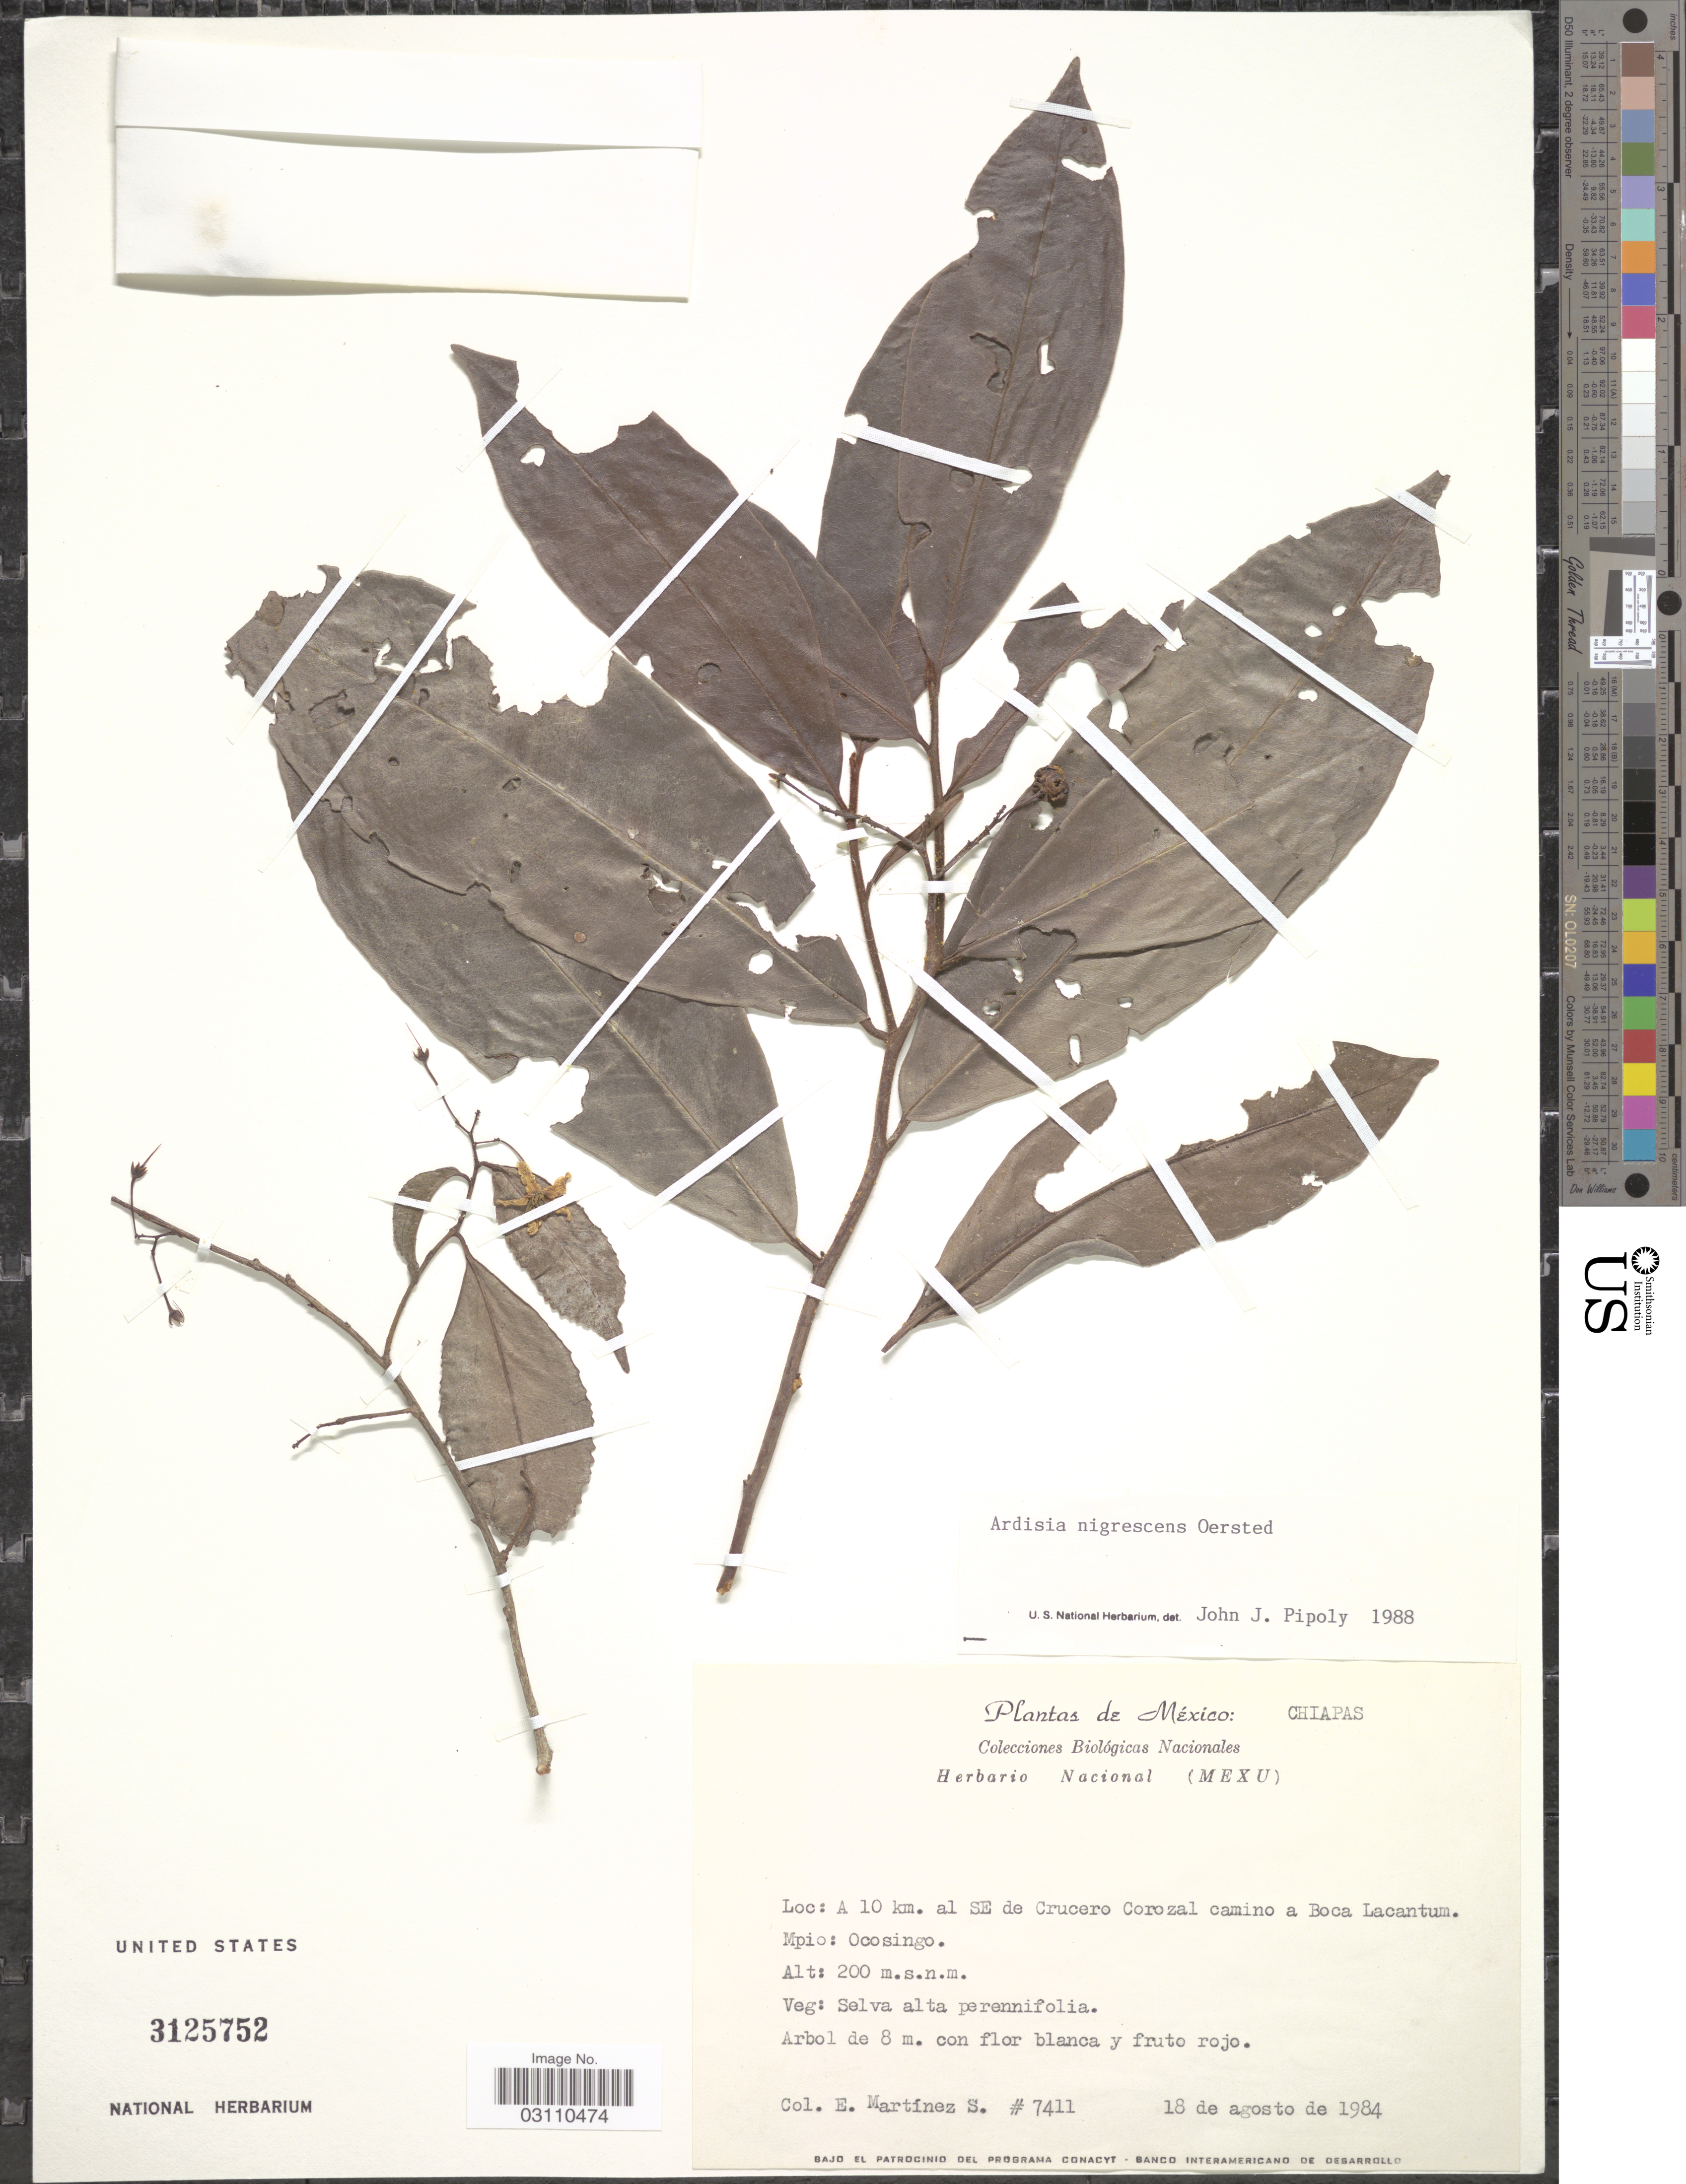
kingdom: Plantae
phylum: Tracheophyta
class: Magnoliopsida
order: Ericales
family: Primulaceae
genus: Ardisia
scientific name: Ardisia nigrescens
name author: Oerst.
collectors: E. M. Martínez S.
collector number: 7411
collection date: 1984-08-18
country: Mexico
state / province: Chiapas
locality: A 10 km. al SE de Crucero Corozal camino a Boca Lacantum. Mpio: Ocosingo.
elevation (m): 200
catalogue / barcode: US 3125752